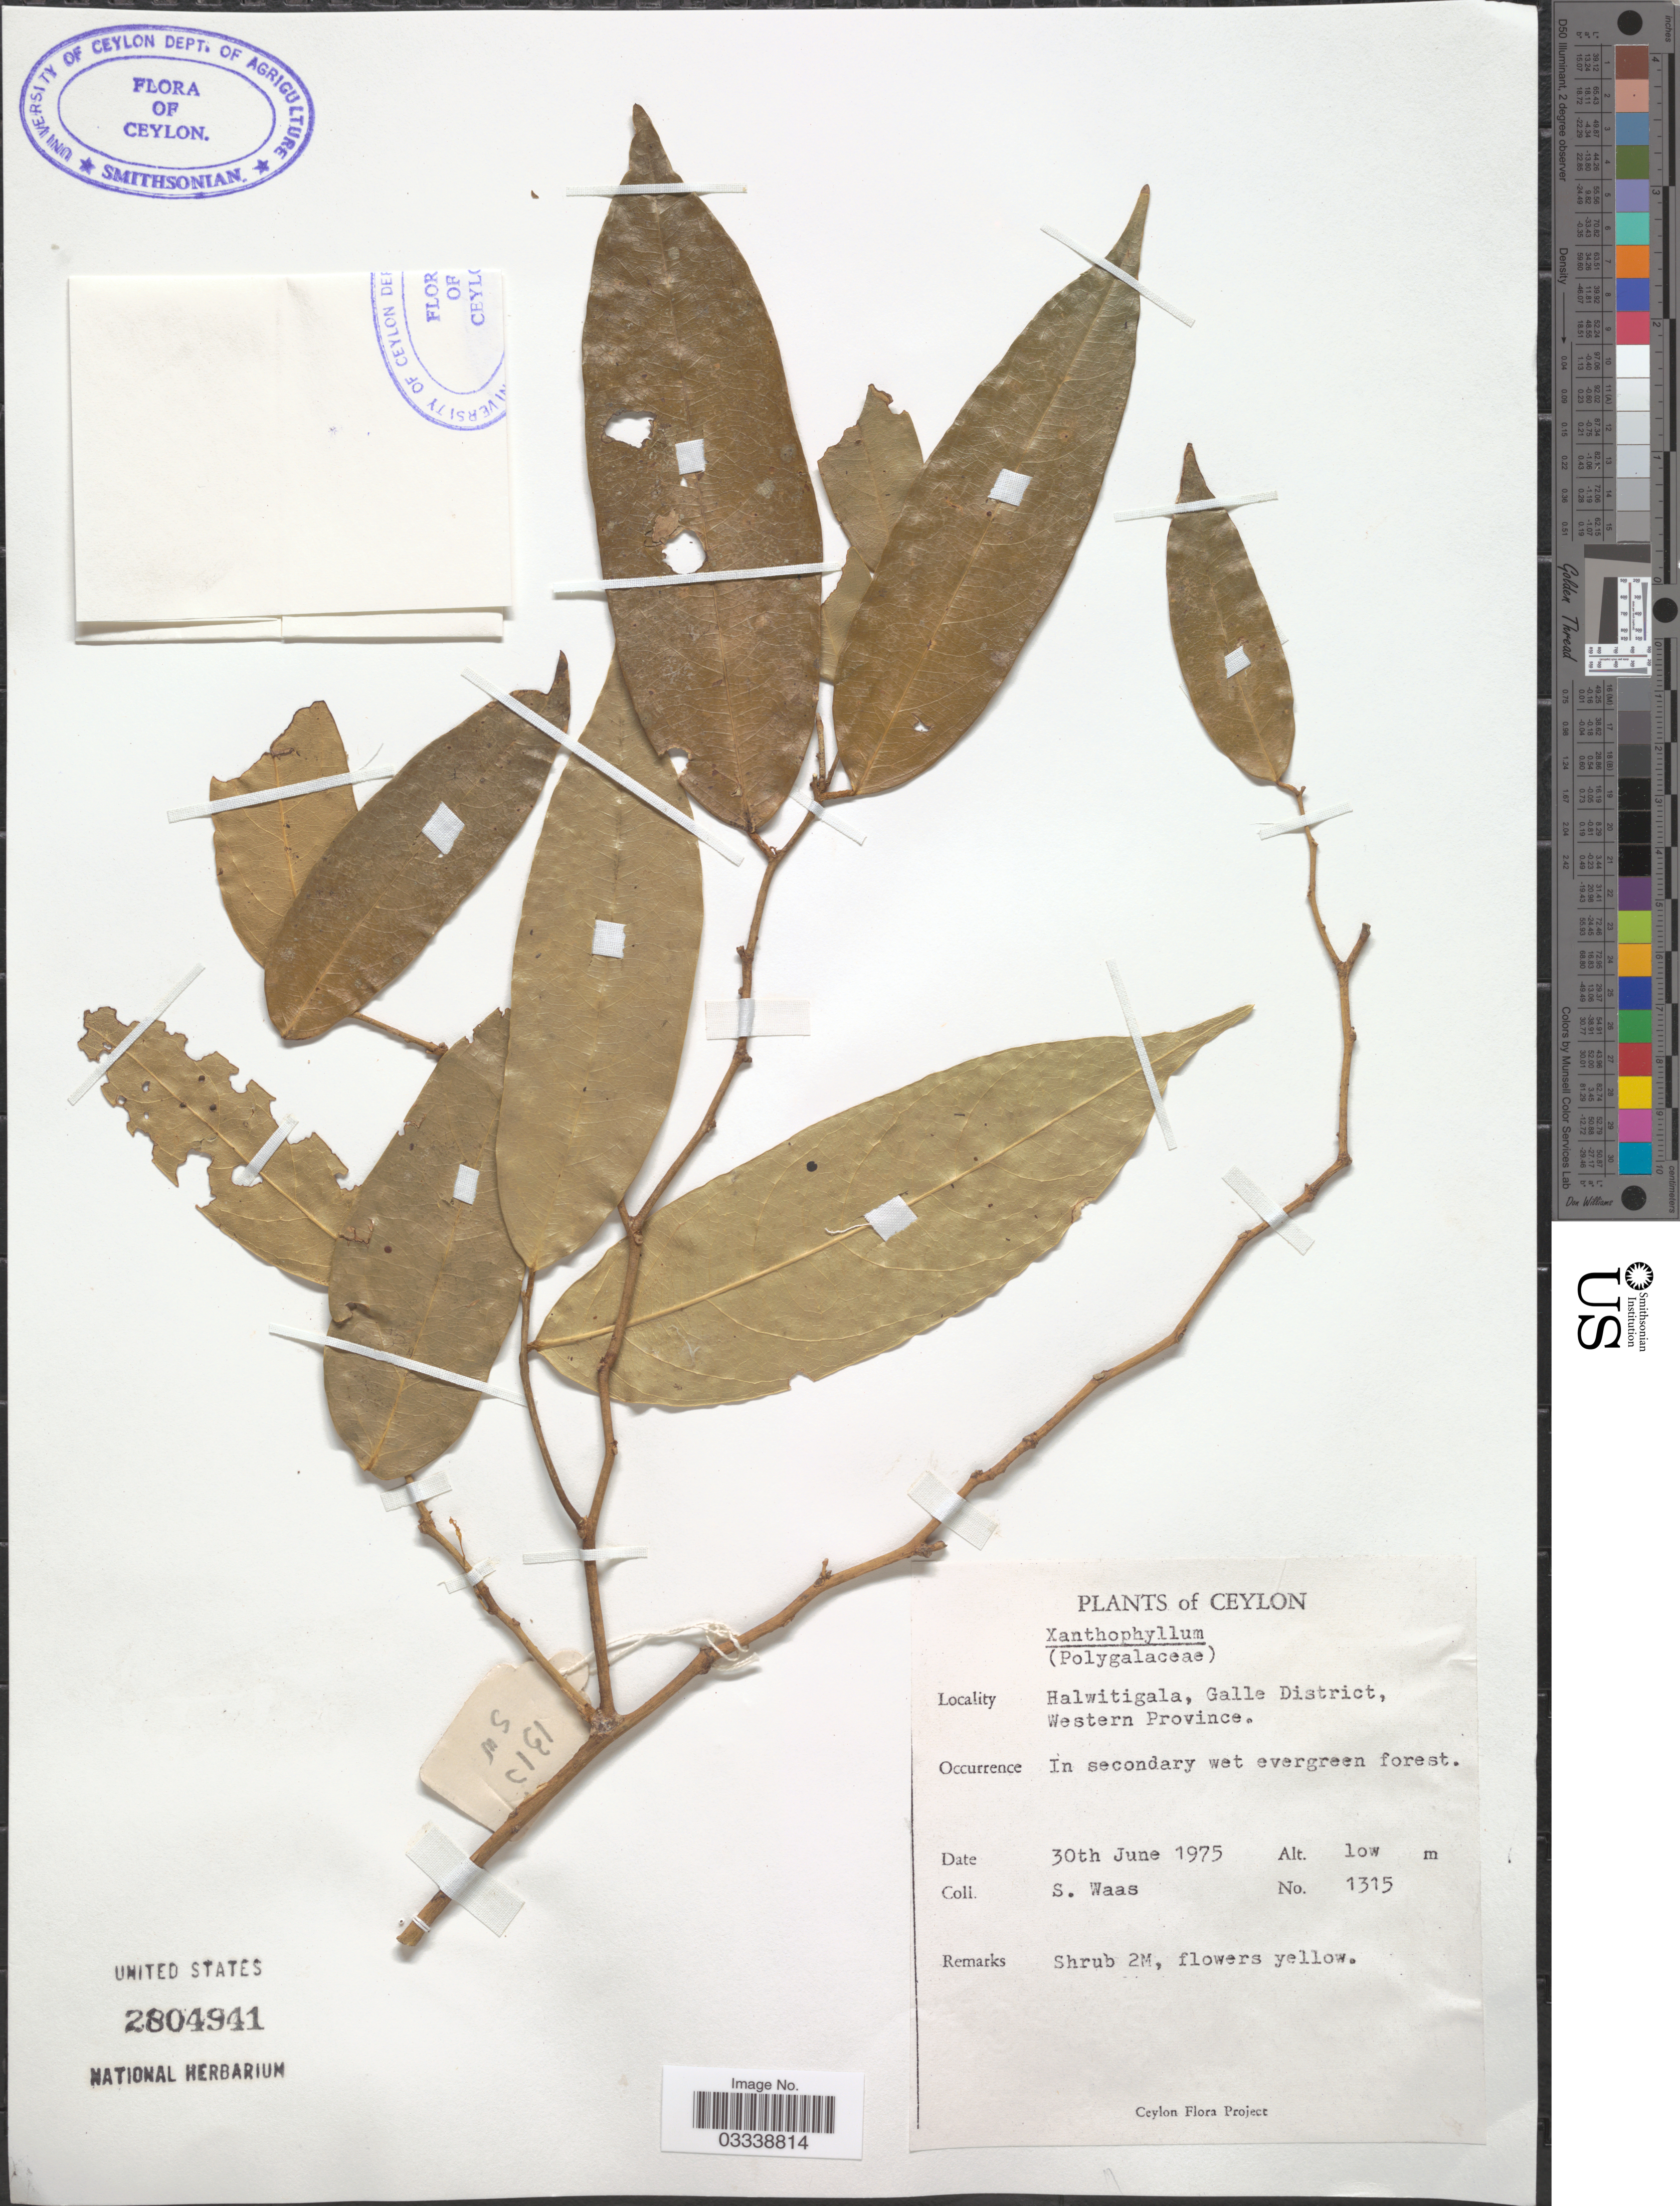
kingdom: Plantae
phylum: Tracheophyta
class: Magnoliopsida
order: Fabales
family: Polygalaceae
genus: Xanthophyllum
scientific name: Xanthophyllum sp.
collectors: S. Waas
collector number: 1315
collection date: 1975-06-30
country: Sri Lanka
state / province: Western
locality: Ceylon. Halwitigala, Galle District.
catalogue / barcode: US 2804941